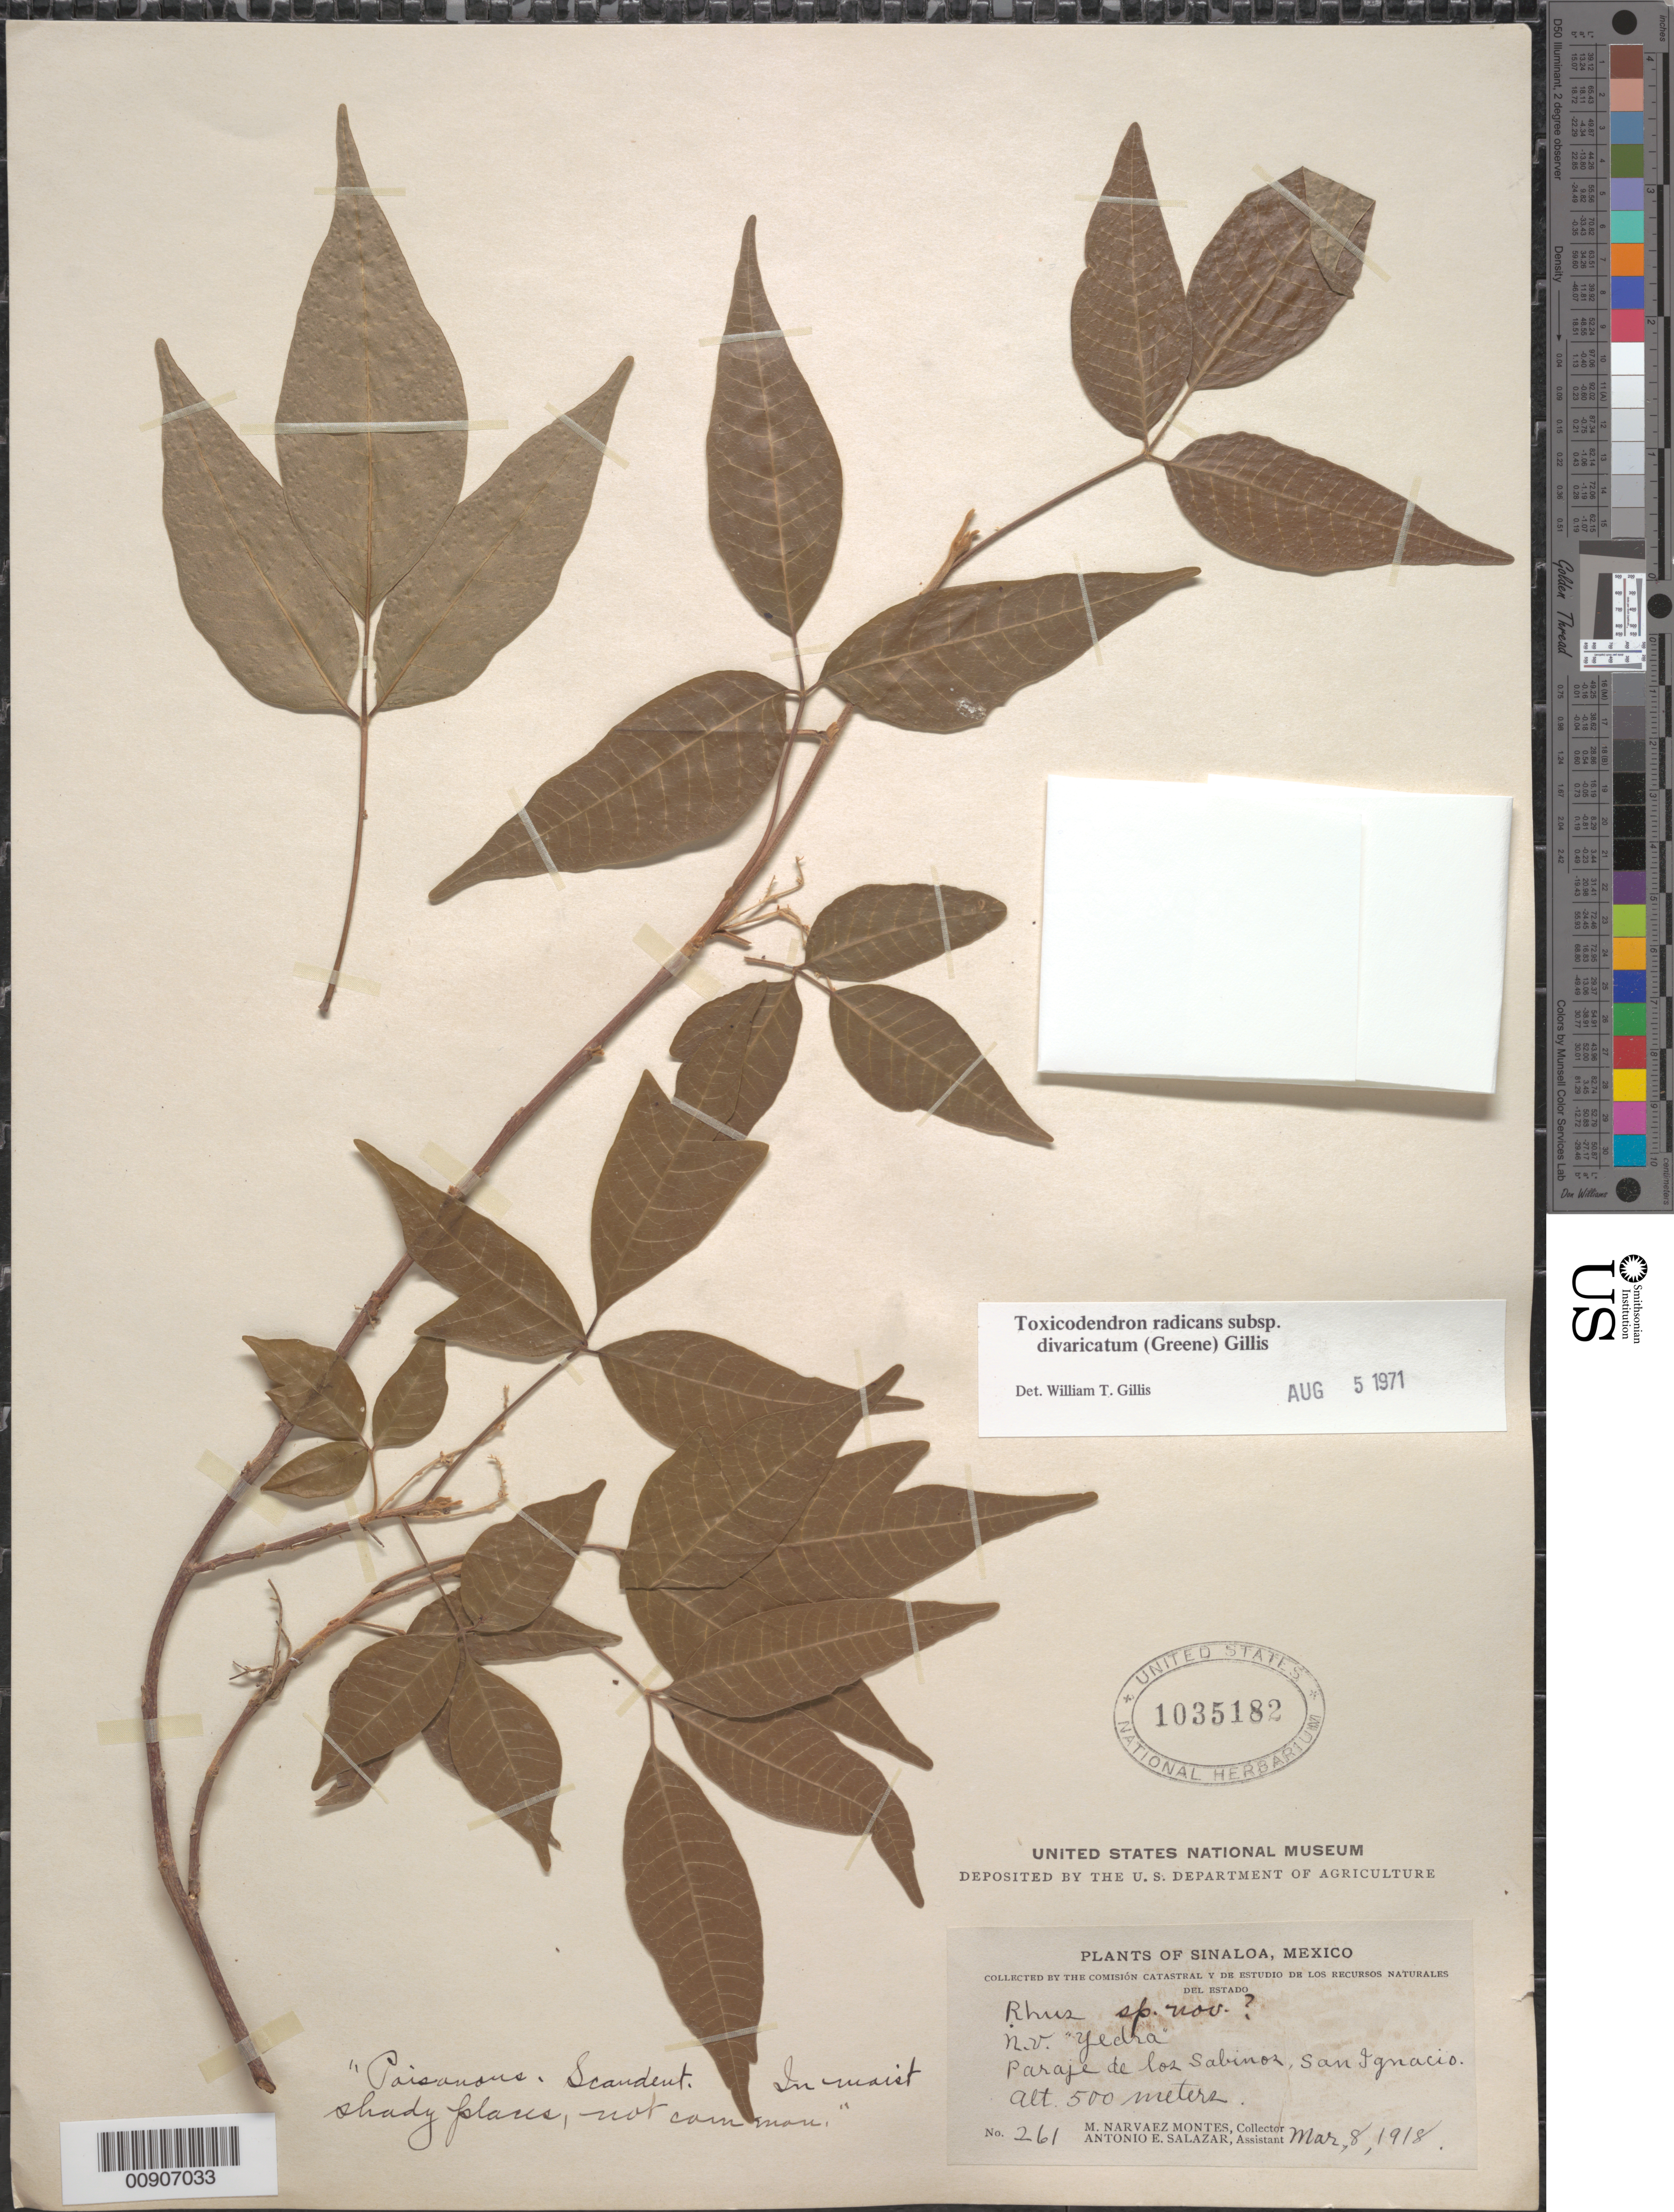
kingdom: Plantae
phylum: Tracheophyta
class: Magnoliopsida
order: Sapindales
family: Anacardiaceae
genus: Toxicodendron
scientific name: Toxicodendron radicans subsp. divaricatum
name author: (Greene) Gillis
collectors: M. Narvaez-Montes & A. E. Salazar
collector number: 261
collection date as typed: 08 Mar 1918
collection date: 1918-03-08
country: Mexico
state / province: Sinaloa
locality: Sinaloa: Paraje de los Sabinos, San ignacio.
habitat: In moist shady places.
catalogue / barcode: US 1035182